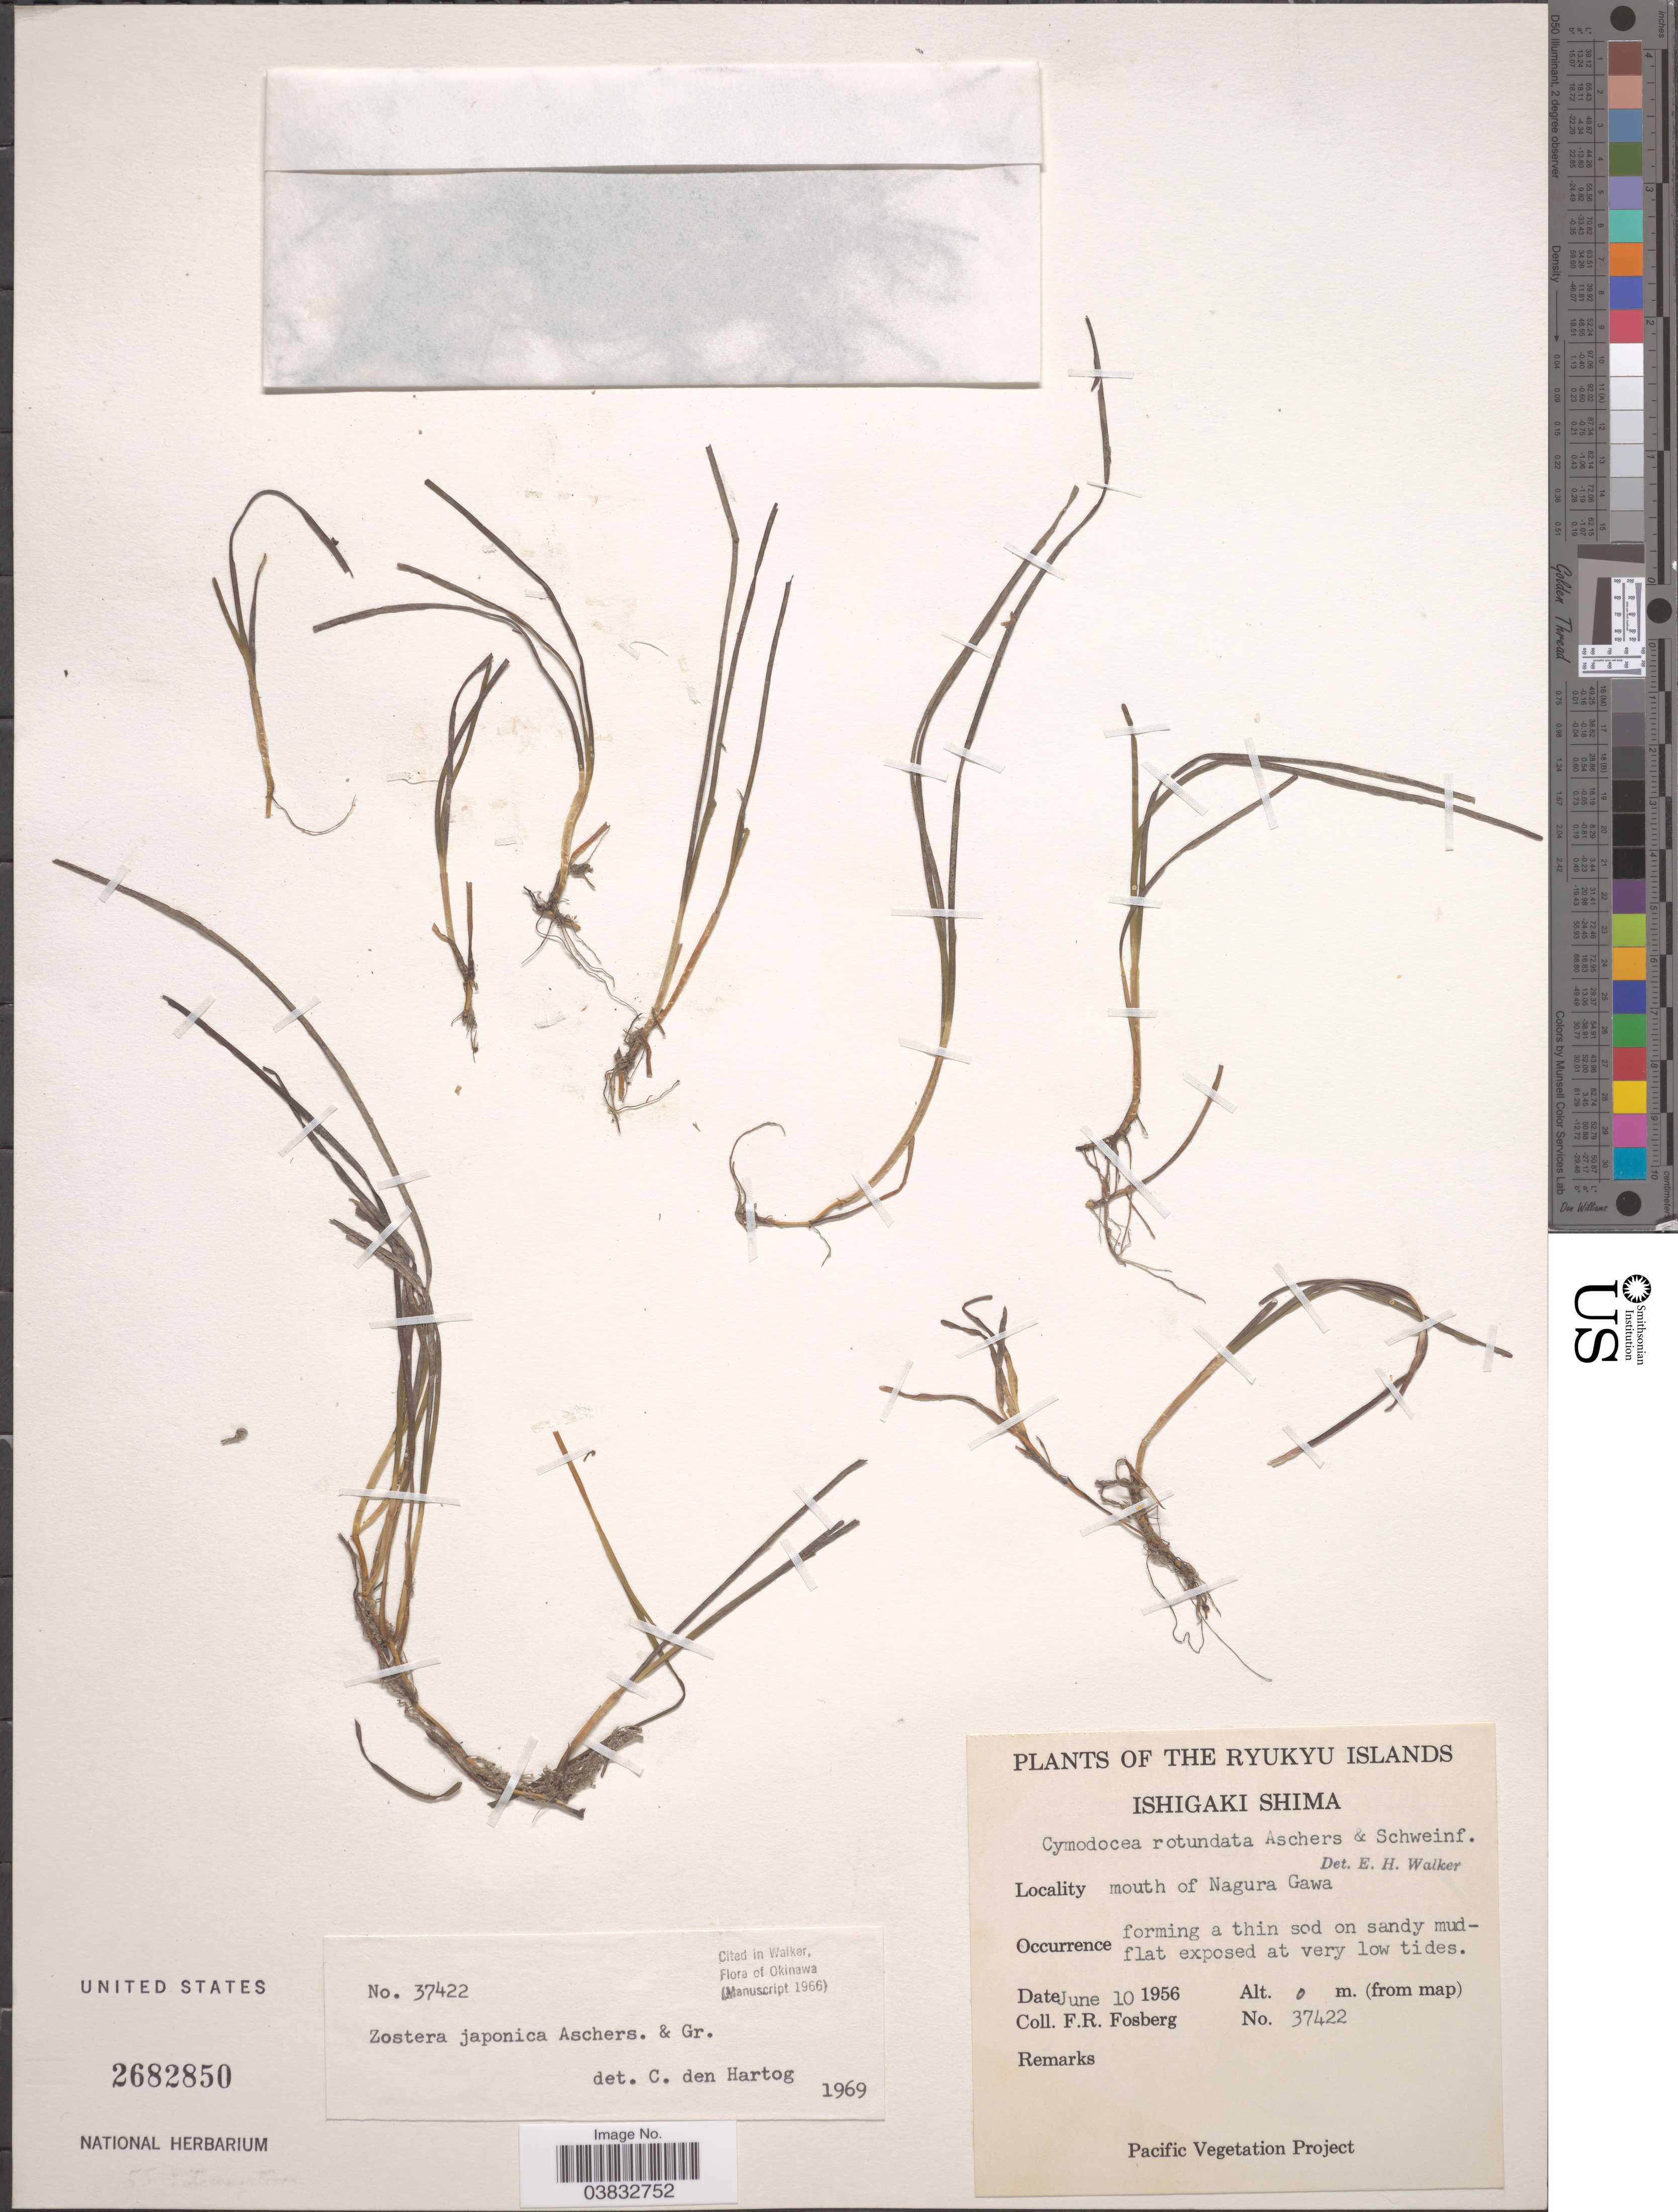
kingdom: Plantae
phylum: Tracheophyta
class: Liliopsida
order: Alismatales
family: Zosteraceae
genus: Zostera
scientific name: Zostera japonica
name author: Asch. & Graebn.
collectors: F. R. Fosberg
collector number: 37422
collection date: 1956-06-10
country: Japan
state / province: Okinawa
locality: The Ryukyu Islands. Ishigaki Shima. Mouth of Nagura Gawa.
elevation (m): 0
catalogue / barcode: US 2682850